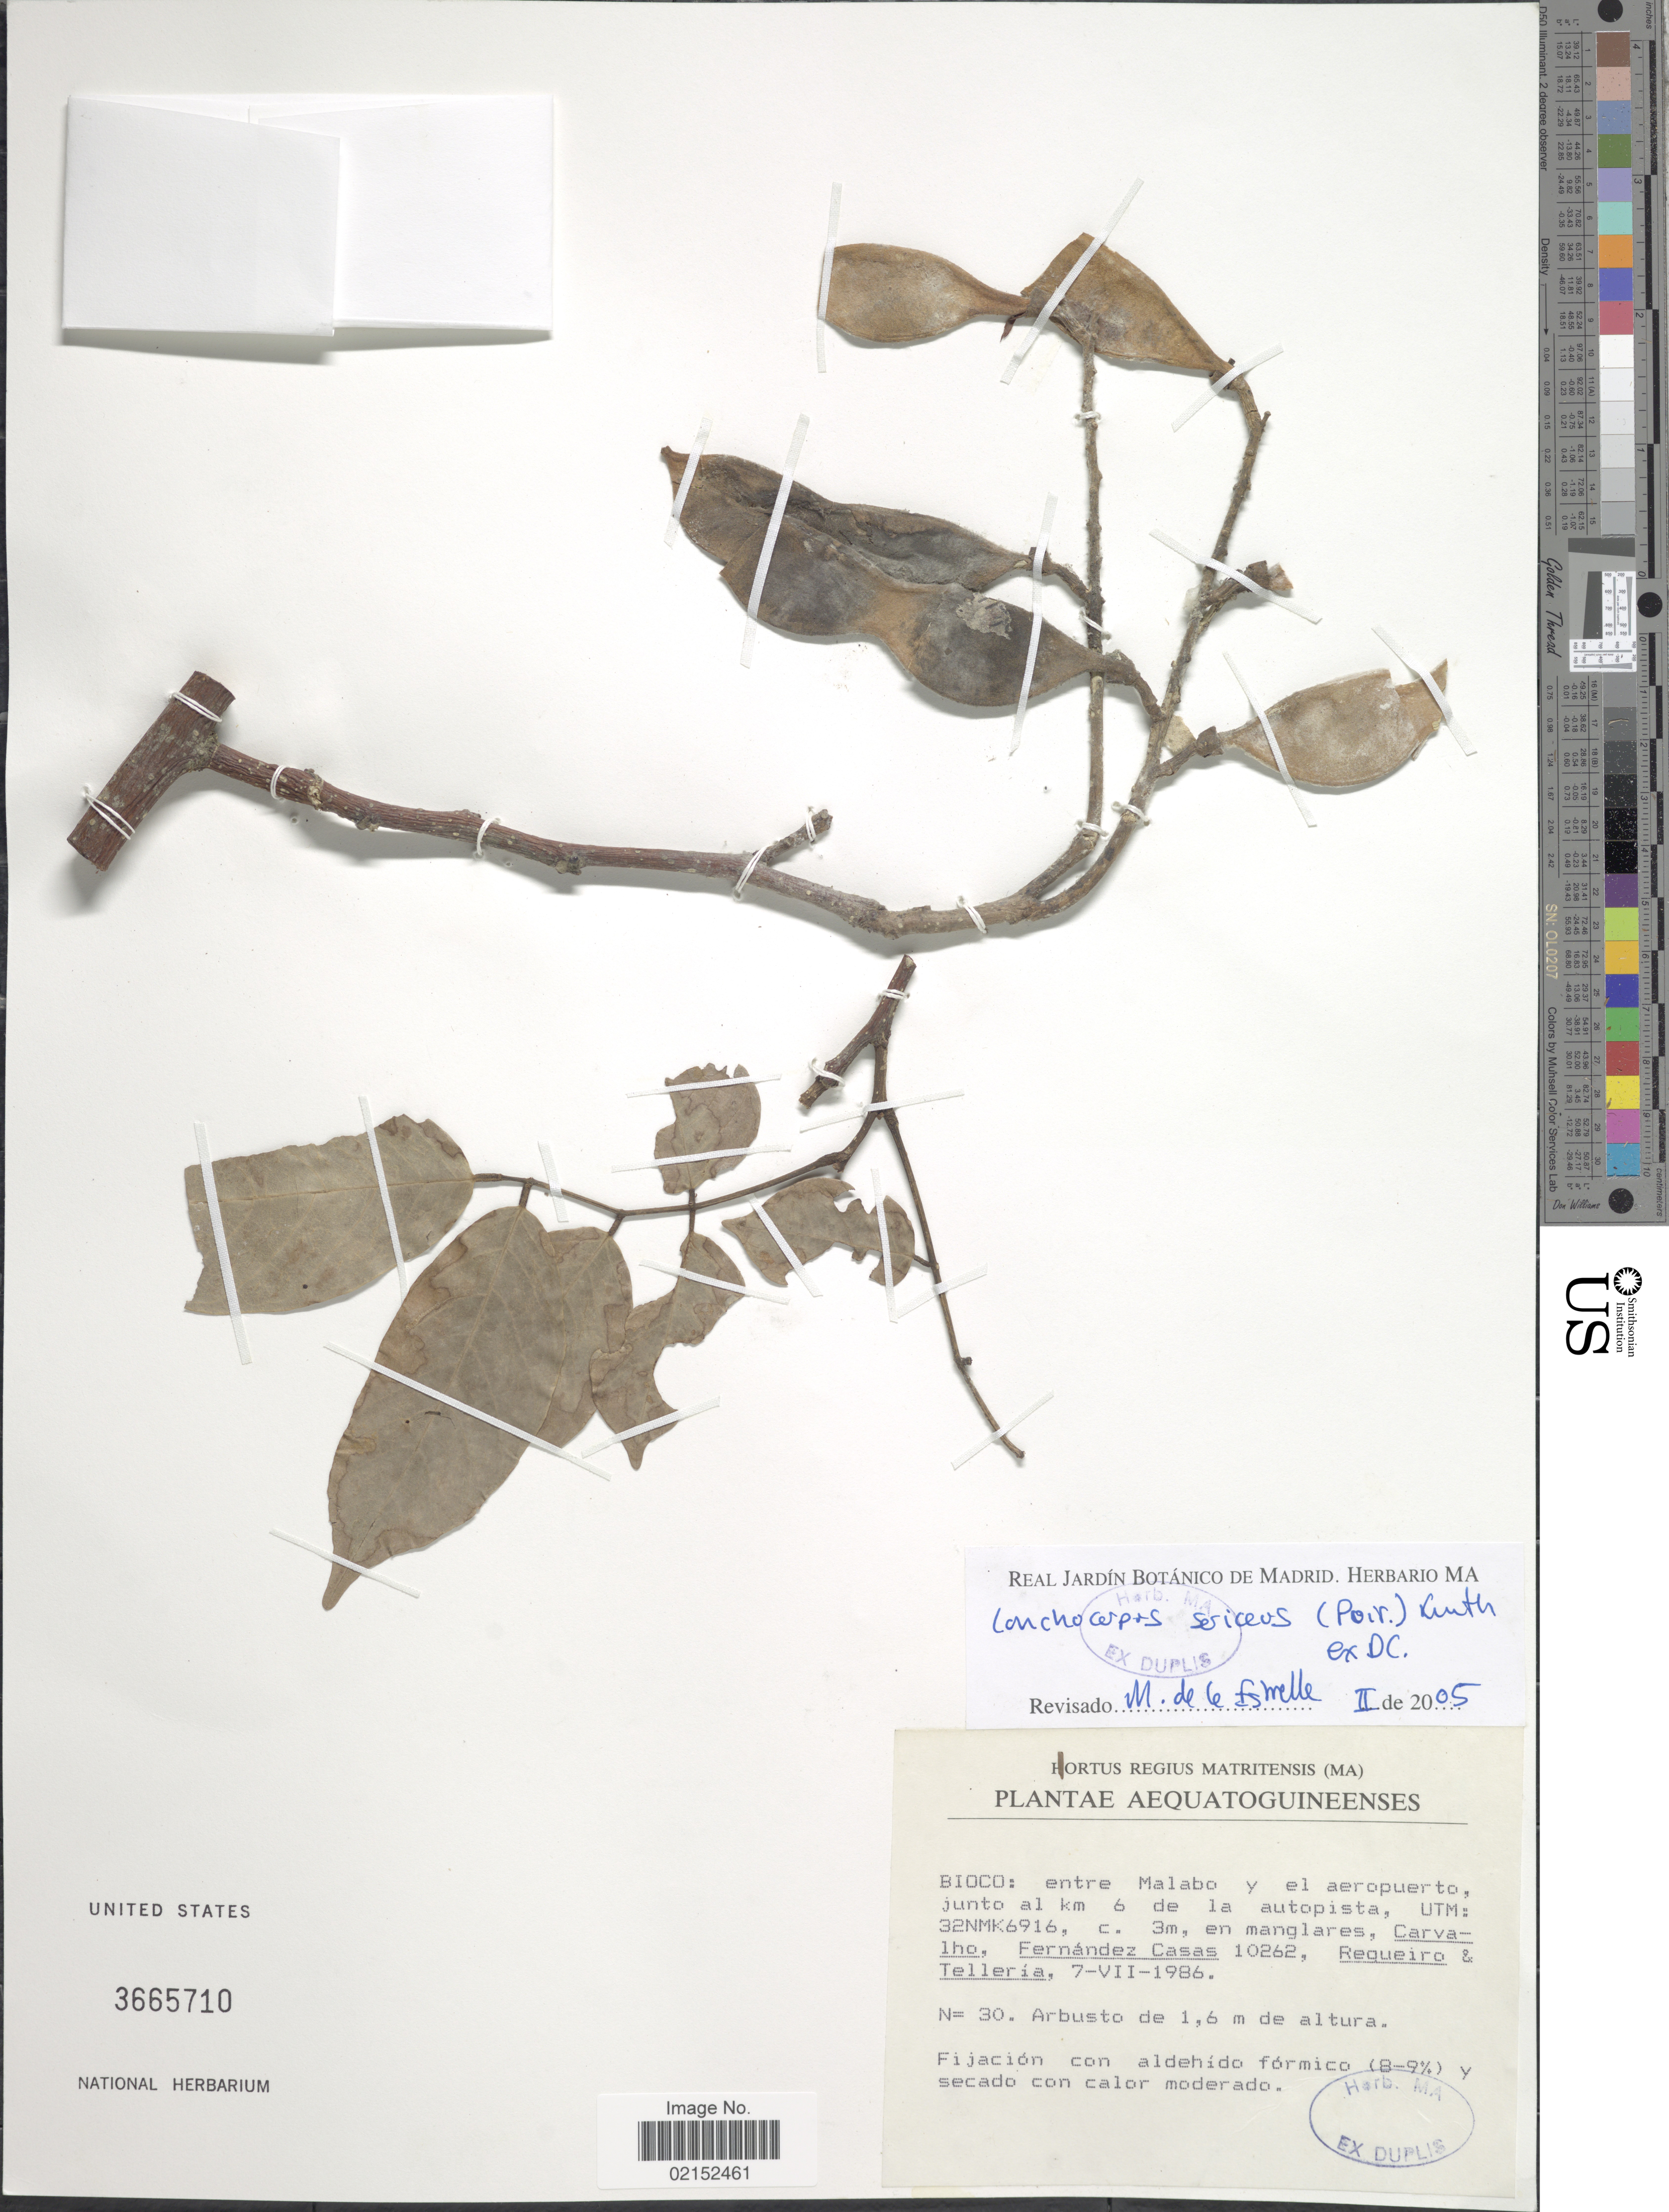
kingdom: Plantae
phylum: Tracheophyta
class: Magnoliopsida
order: Fabales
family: Fabaceae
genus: Lonchocarpus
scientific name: Lonchocarpus sericeus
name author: (Poir.) Kunth ex DC.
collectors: Carvalho, --, F. Casas, Requeiro, -- & -. Telleria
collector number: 10262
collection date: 1986-07-07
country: Equatorial Guinea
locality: Aequatoguineenses, Bioco: entre Malabo y el aeropuerto, junto al km 6 de la autopista, UTM: 32NMK6916, en manglares.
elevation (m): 3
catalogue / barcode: US 3665710